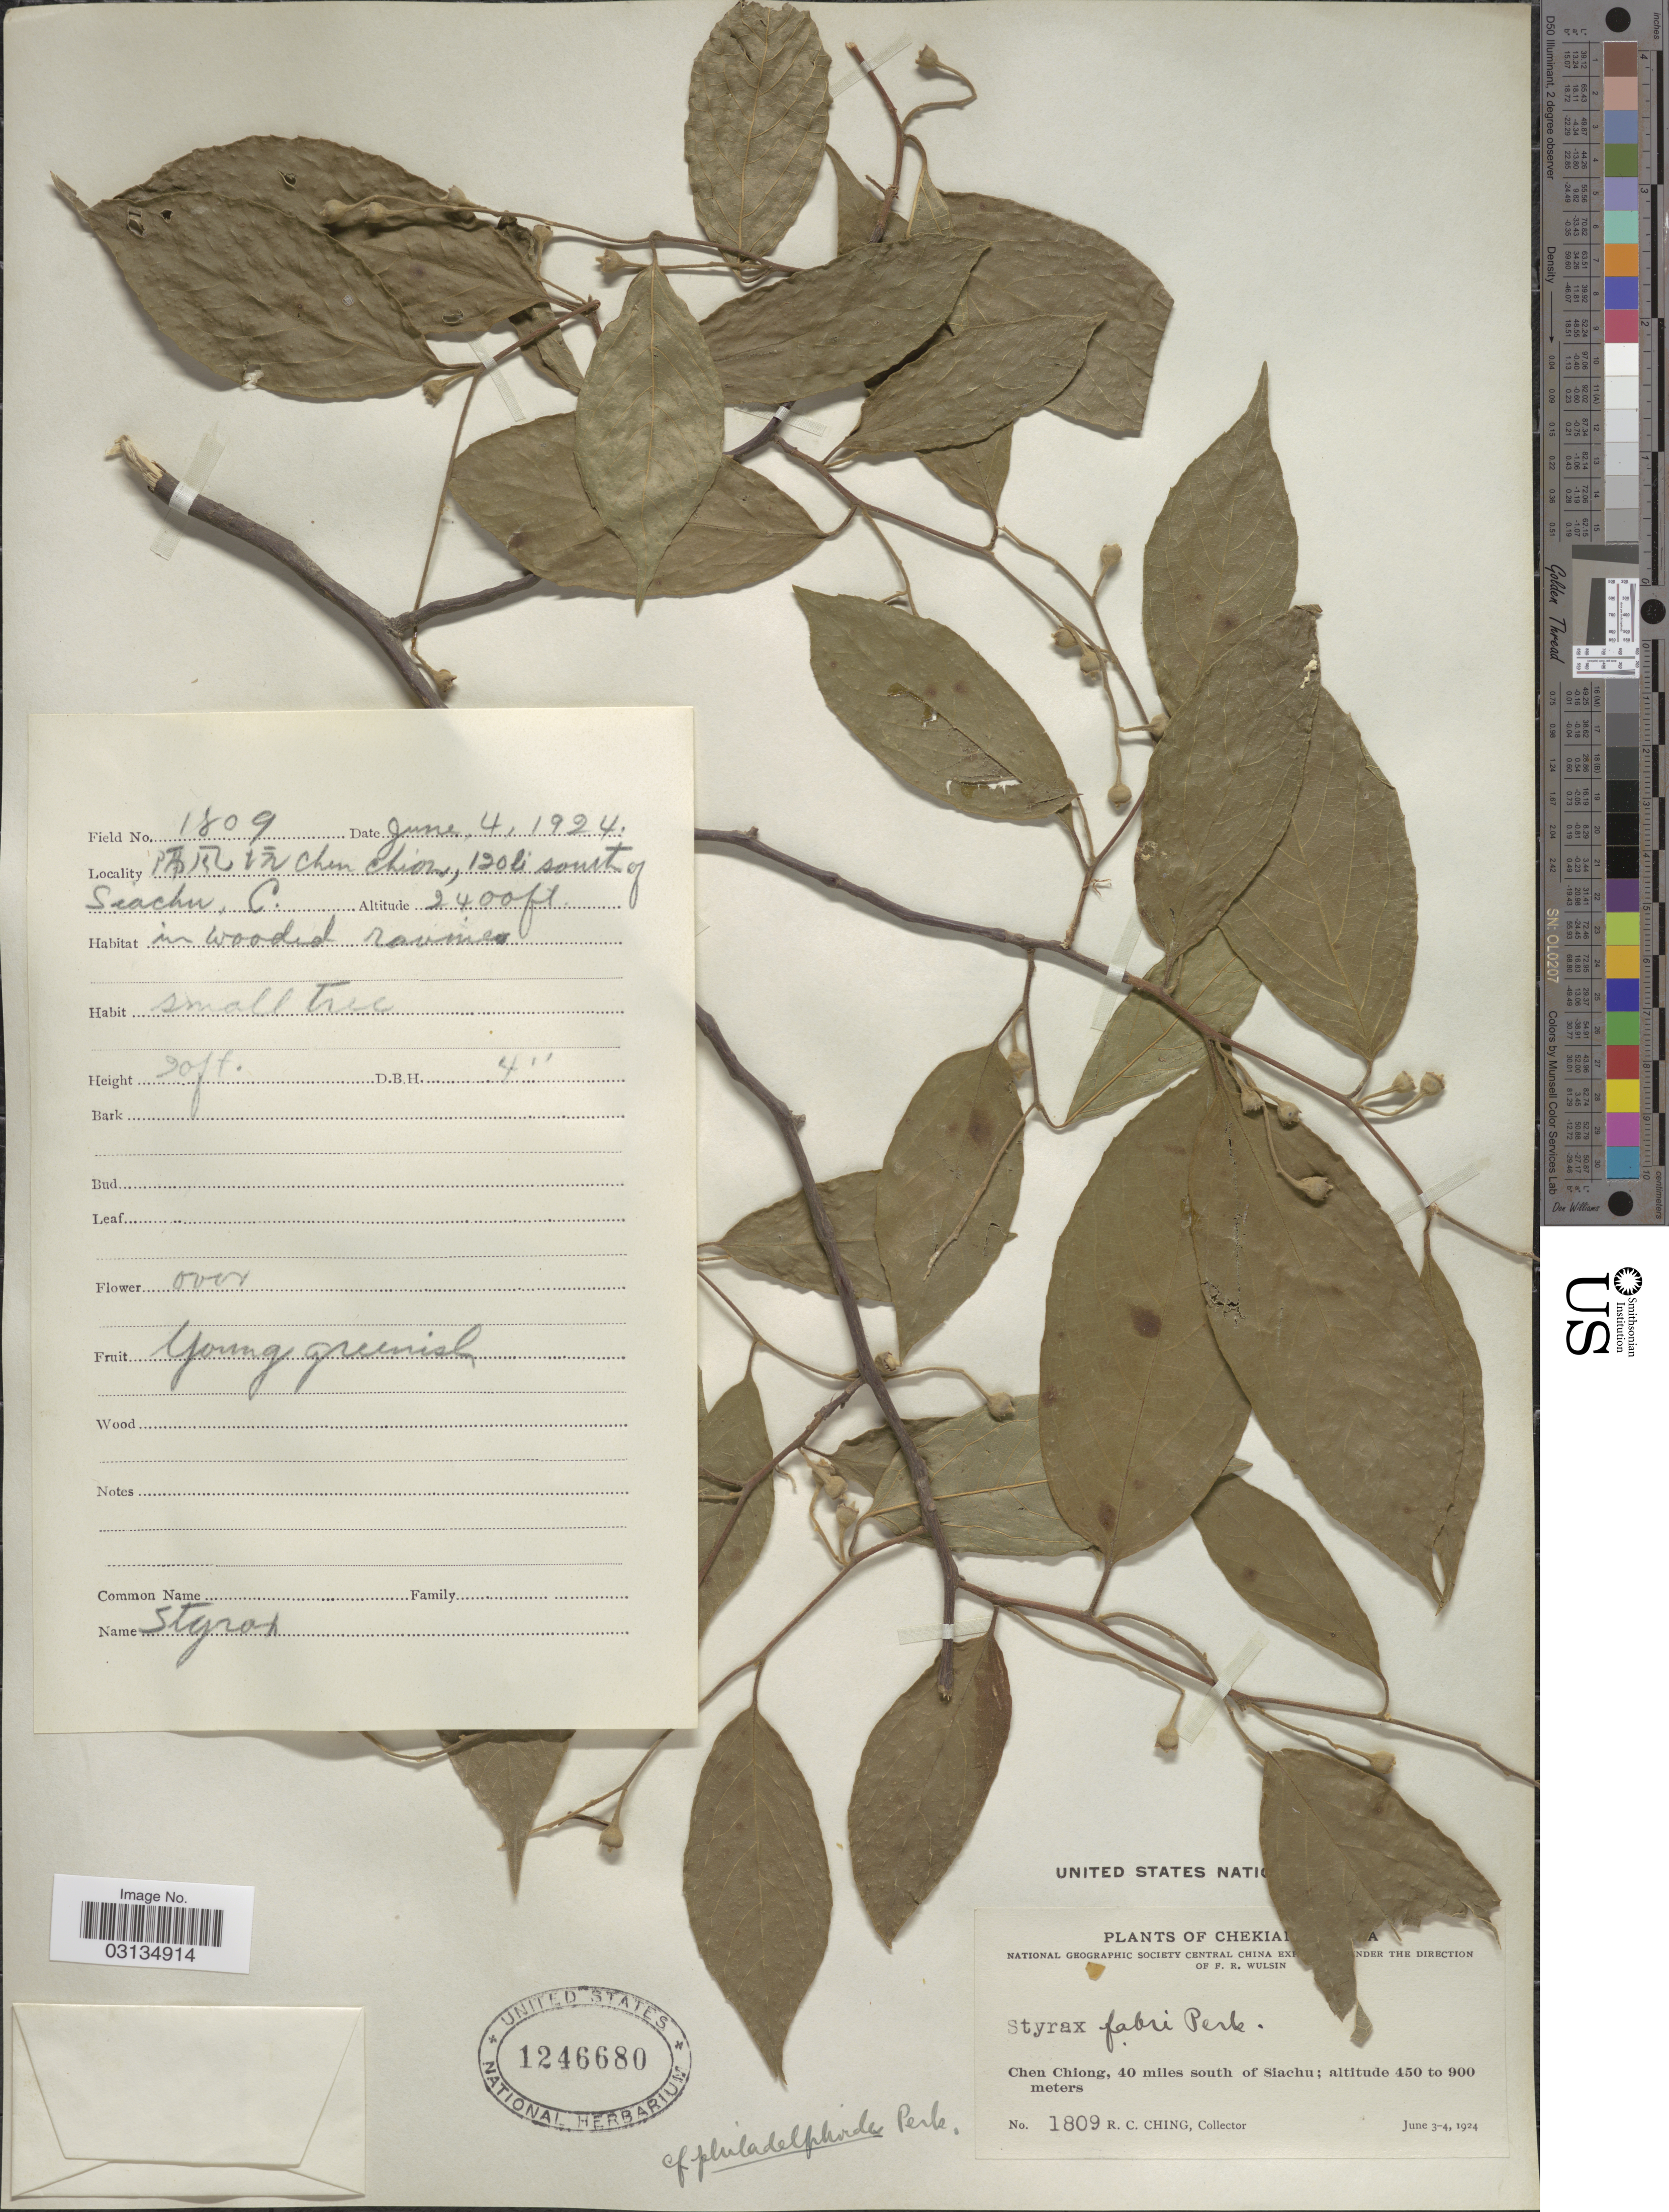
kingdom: Plantae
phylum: Tracheophyta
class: Magnoliopsida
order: Ericales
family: Styracaceae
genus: Styrax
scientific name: Styrax faberi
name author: Perkins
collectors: R. C. Ching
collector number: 1809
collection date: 1924-06-04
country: China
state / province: Zhejiang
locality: Chekia [illegible text]. Chen Chiong, 40 miles south of Siachu.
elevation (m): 732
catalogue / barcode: US 1246680